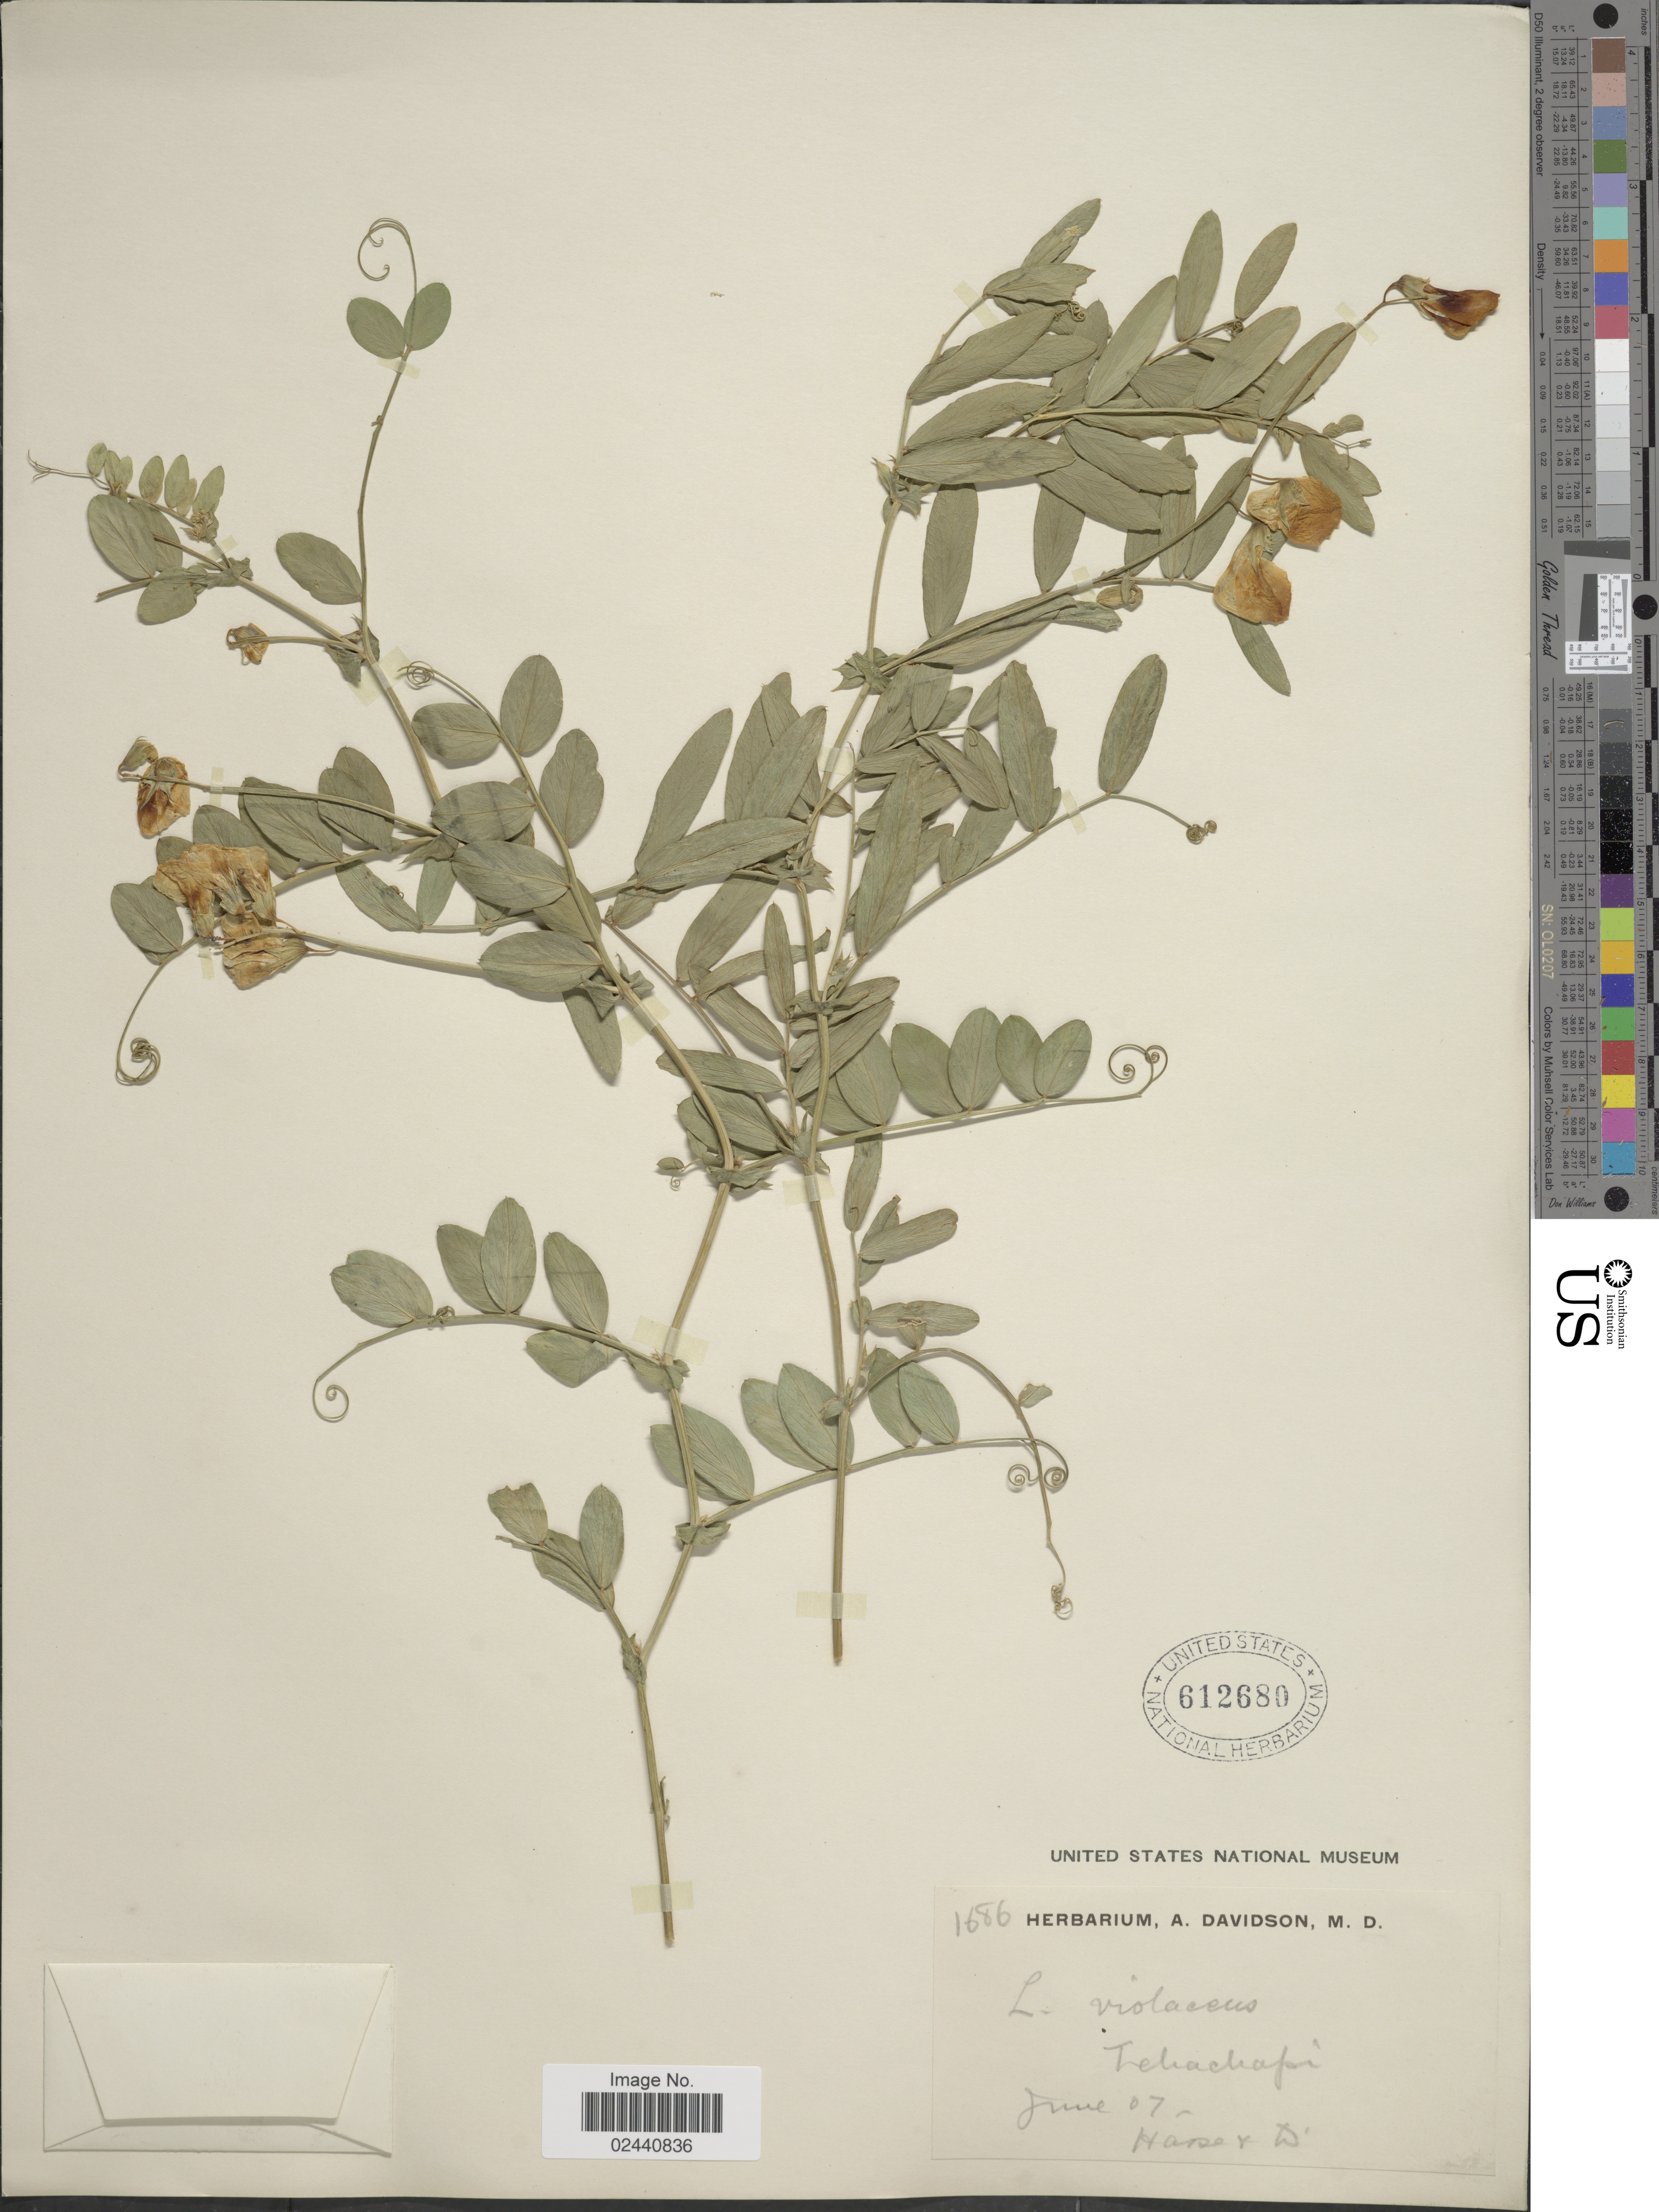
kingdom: Plantae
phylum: Tracheophyta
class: Magnoliopsida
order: Fabales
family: Fabaceae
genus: Lathyrus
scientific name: Lathyrus laetiflorus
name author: Greene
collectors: -. Hasse & A. Davidson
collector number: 1686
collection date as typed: Transcribed d/m/y: /6/7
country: United States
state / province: California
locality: Tehachapi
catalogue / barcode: US 612680